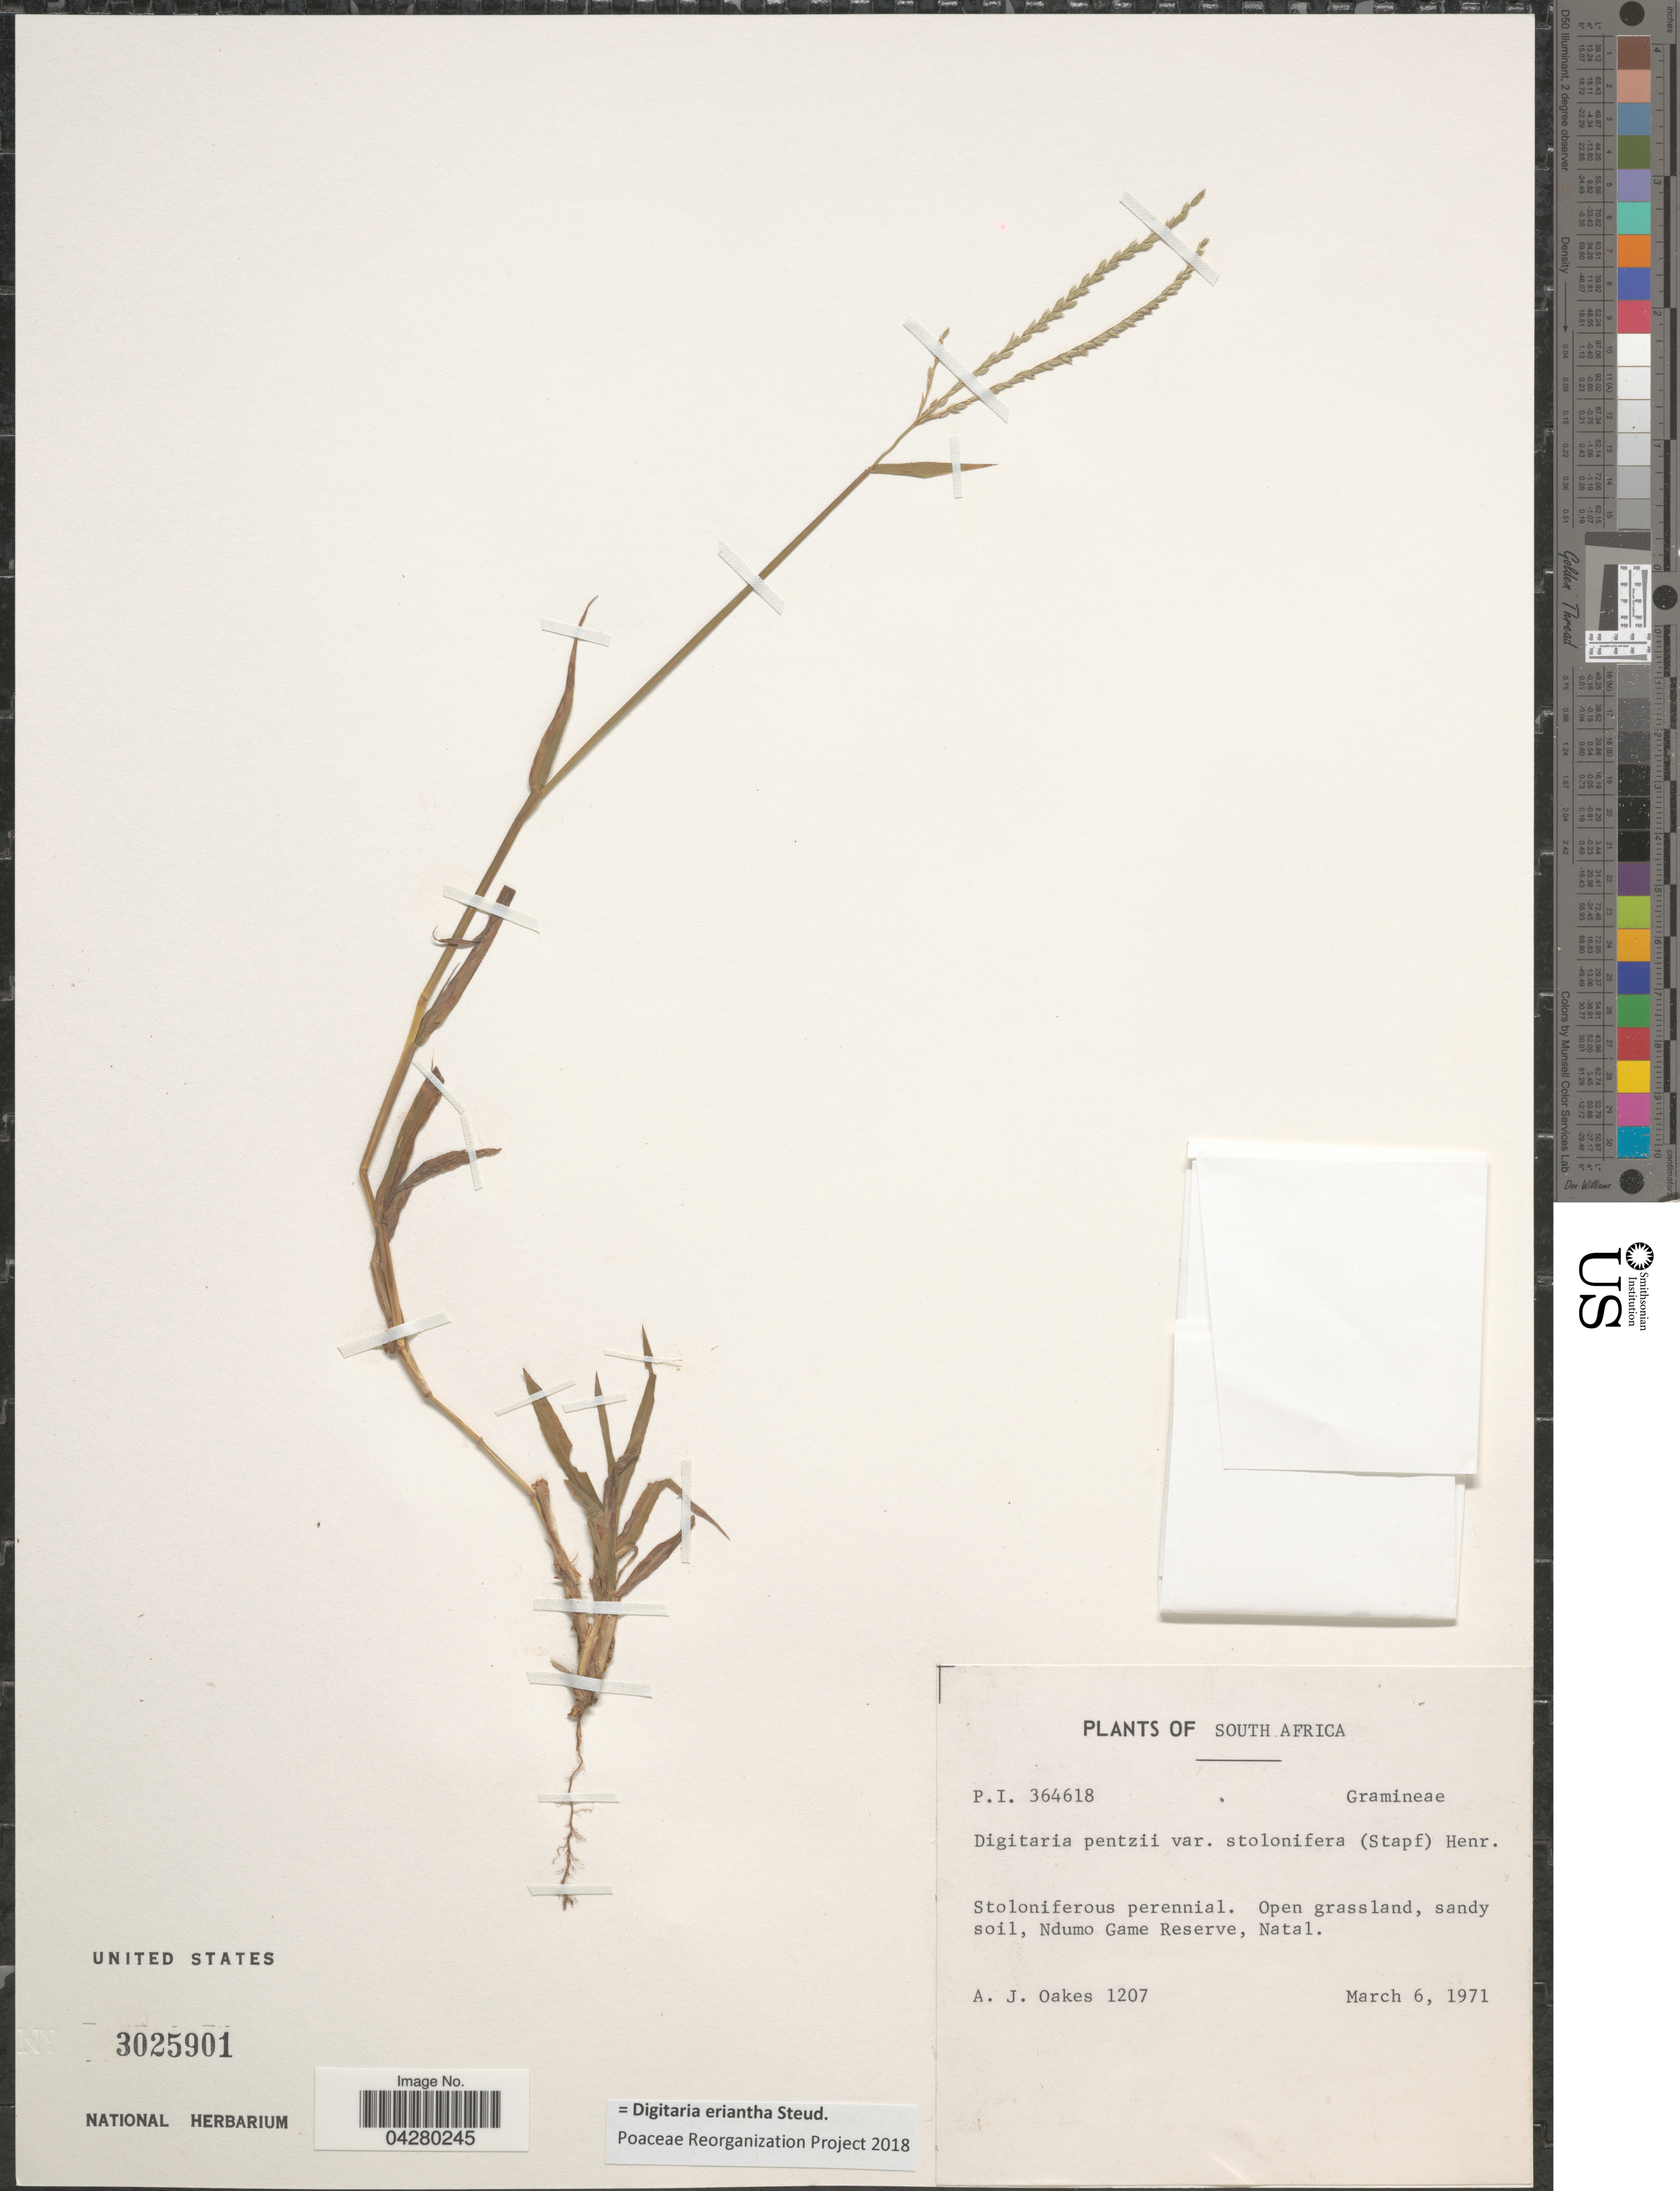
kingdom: Plantae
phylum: Tracheophyta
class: Liliopsida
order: Poales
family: Poaceae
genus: Digitaria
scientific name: Digitaria eriantha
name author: Steud.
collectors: A. Oakes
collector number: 1207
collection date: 1971-03-06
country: South Africa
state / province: KwaZulu-Natal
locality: Open grassland, sandy soil, Ndumo Game Reserve, Natal.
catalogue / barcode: US 3025901